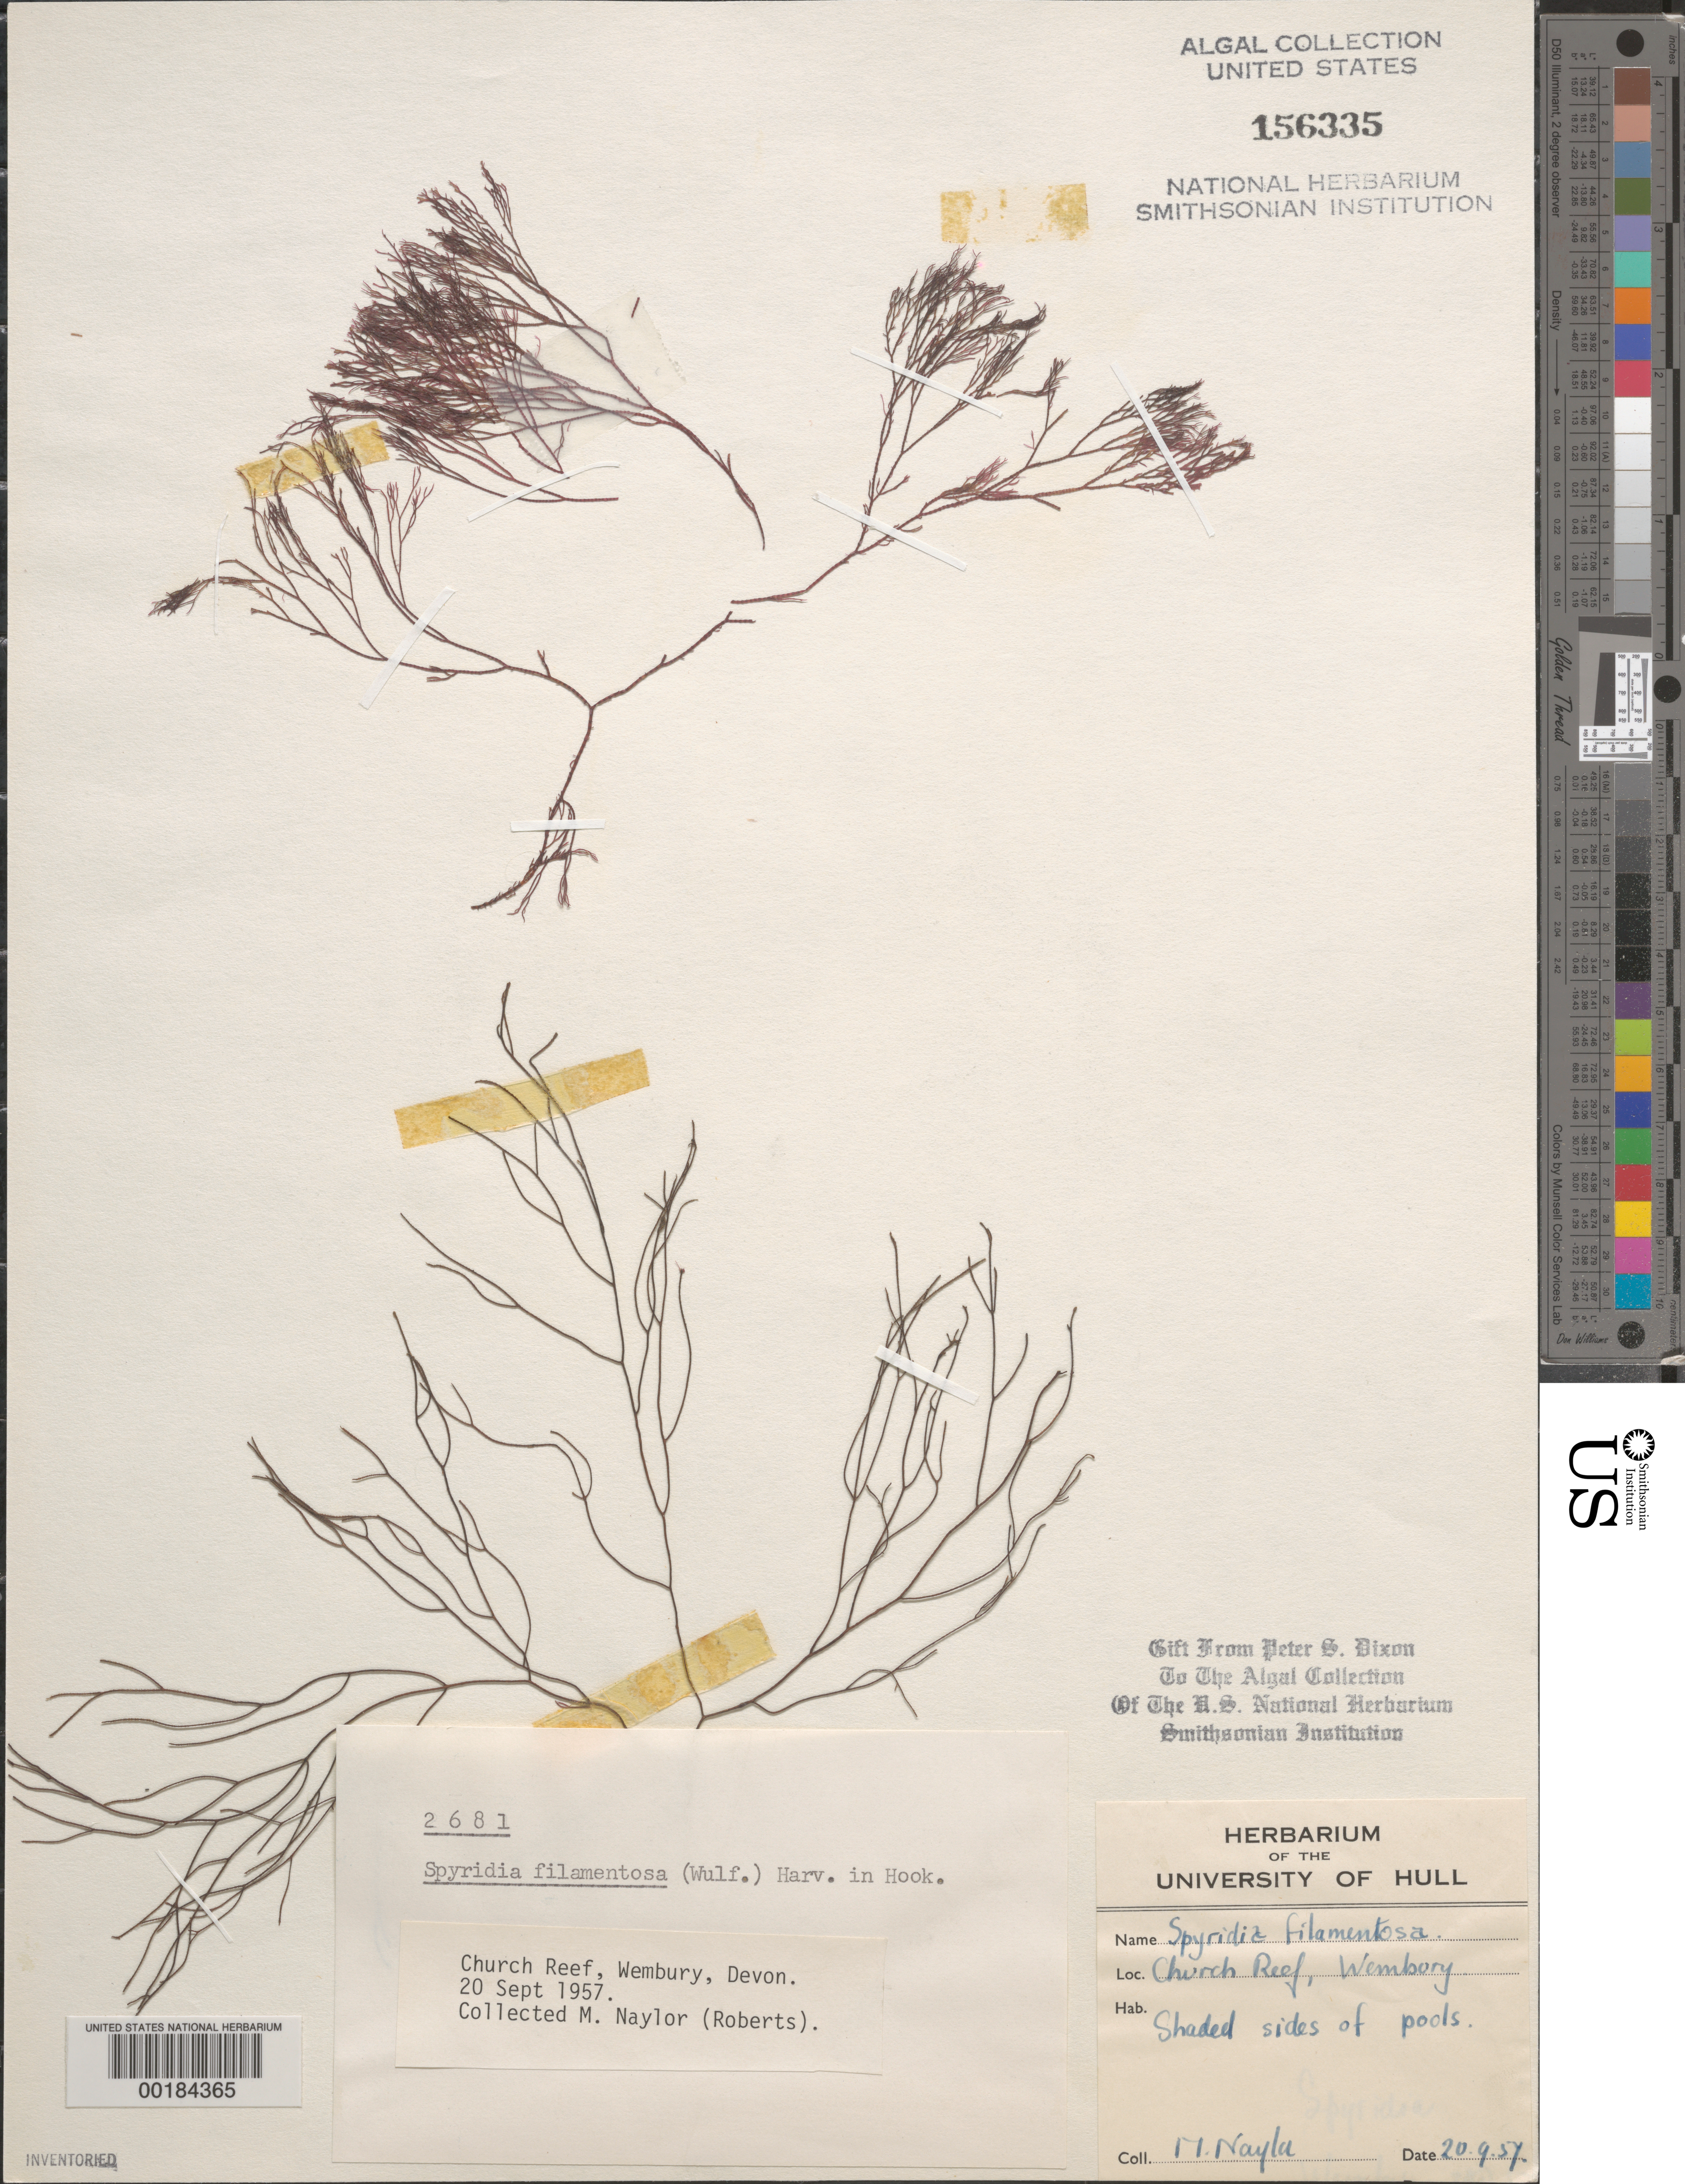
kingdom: Plantae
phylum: Rhodophyta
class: Florideophyceae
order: Ceramiales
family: Spyridiaceae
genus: Spyridia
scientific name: Spyridia filamentosa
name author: (Wulfen) Harv.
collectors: M. Roberts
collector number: PSD 2681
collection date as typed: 20 Sep 1957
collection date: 1957-09-20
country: United Kingdom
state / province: England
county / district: Devon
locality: Church Reef, Wembury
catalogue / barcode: US 156335